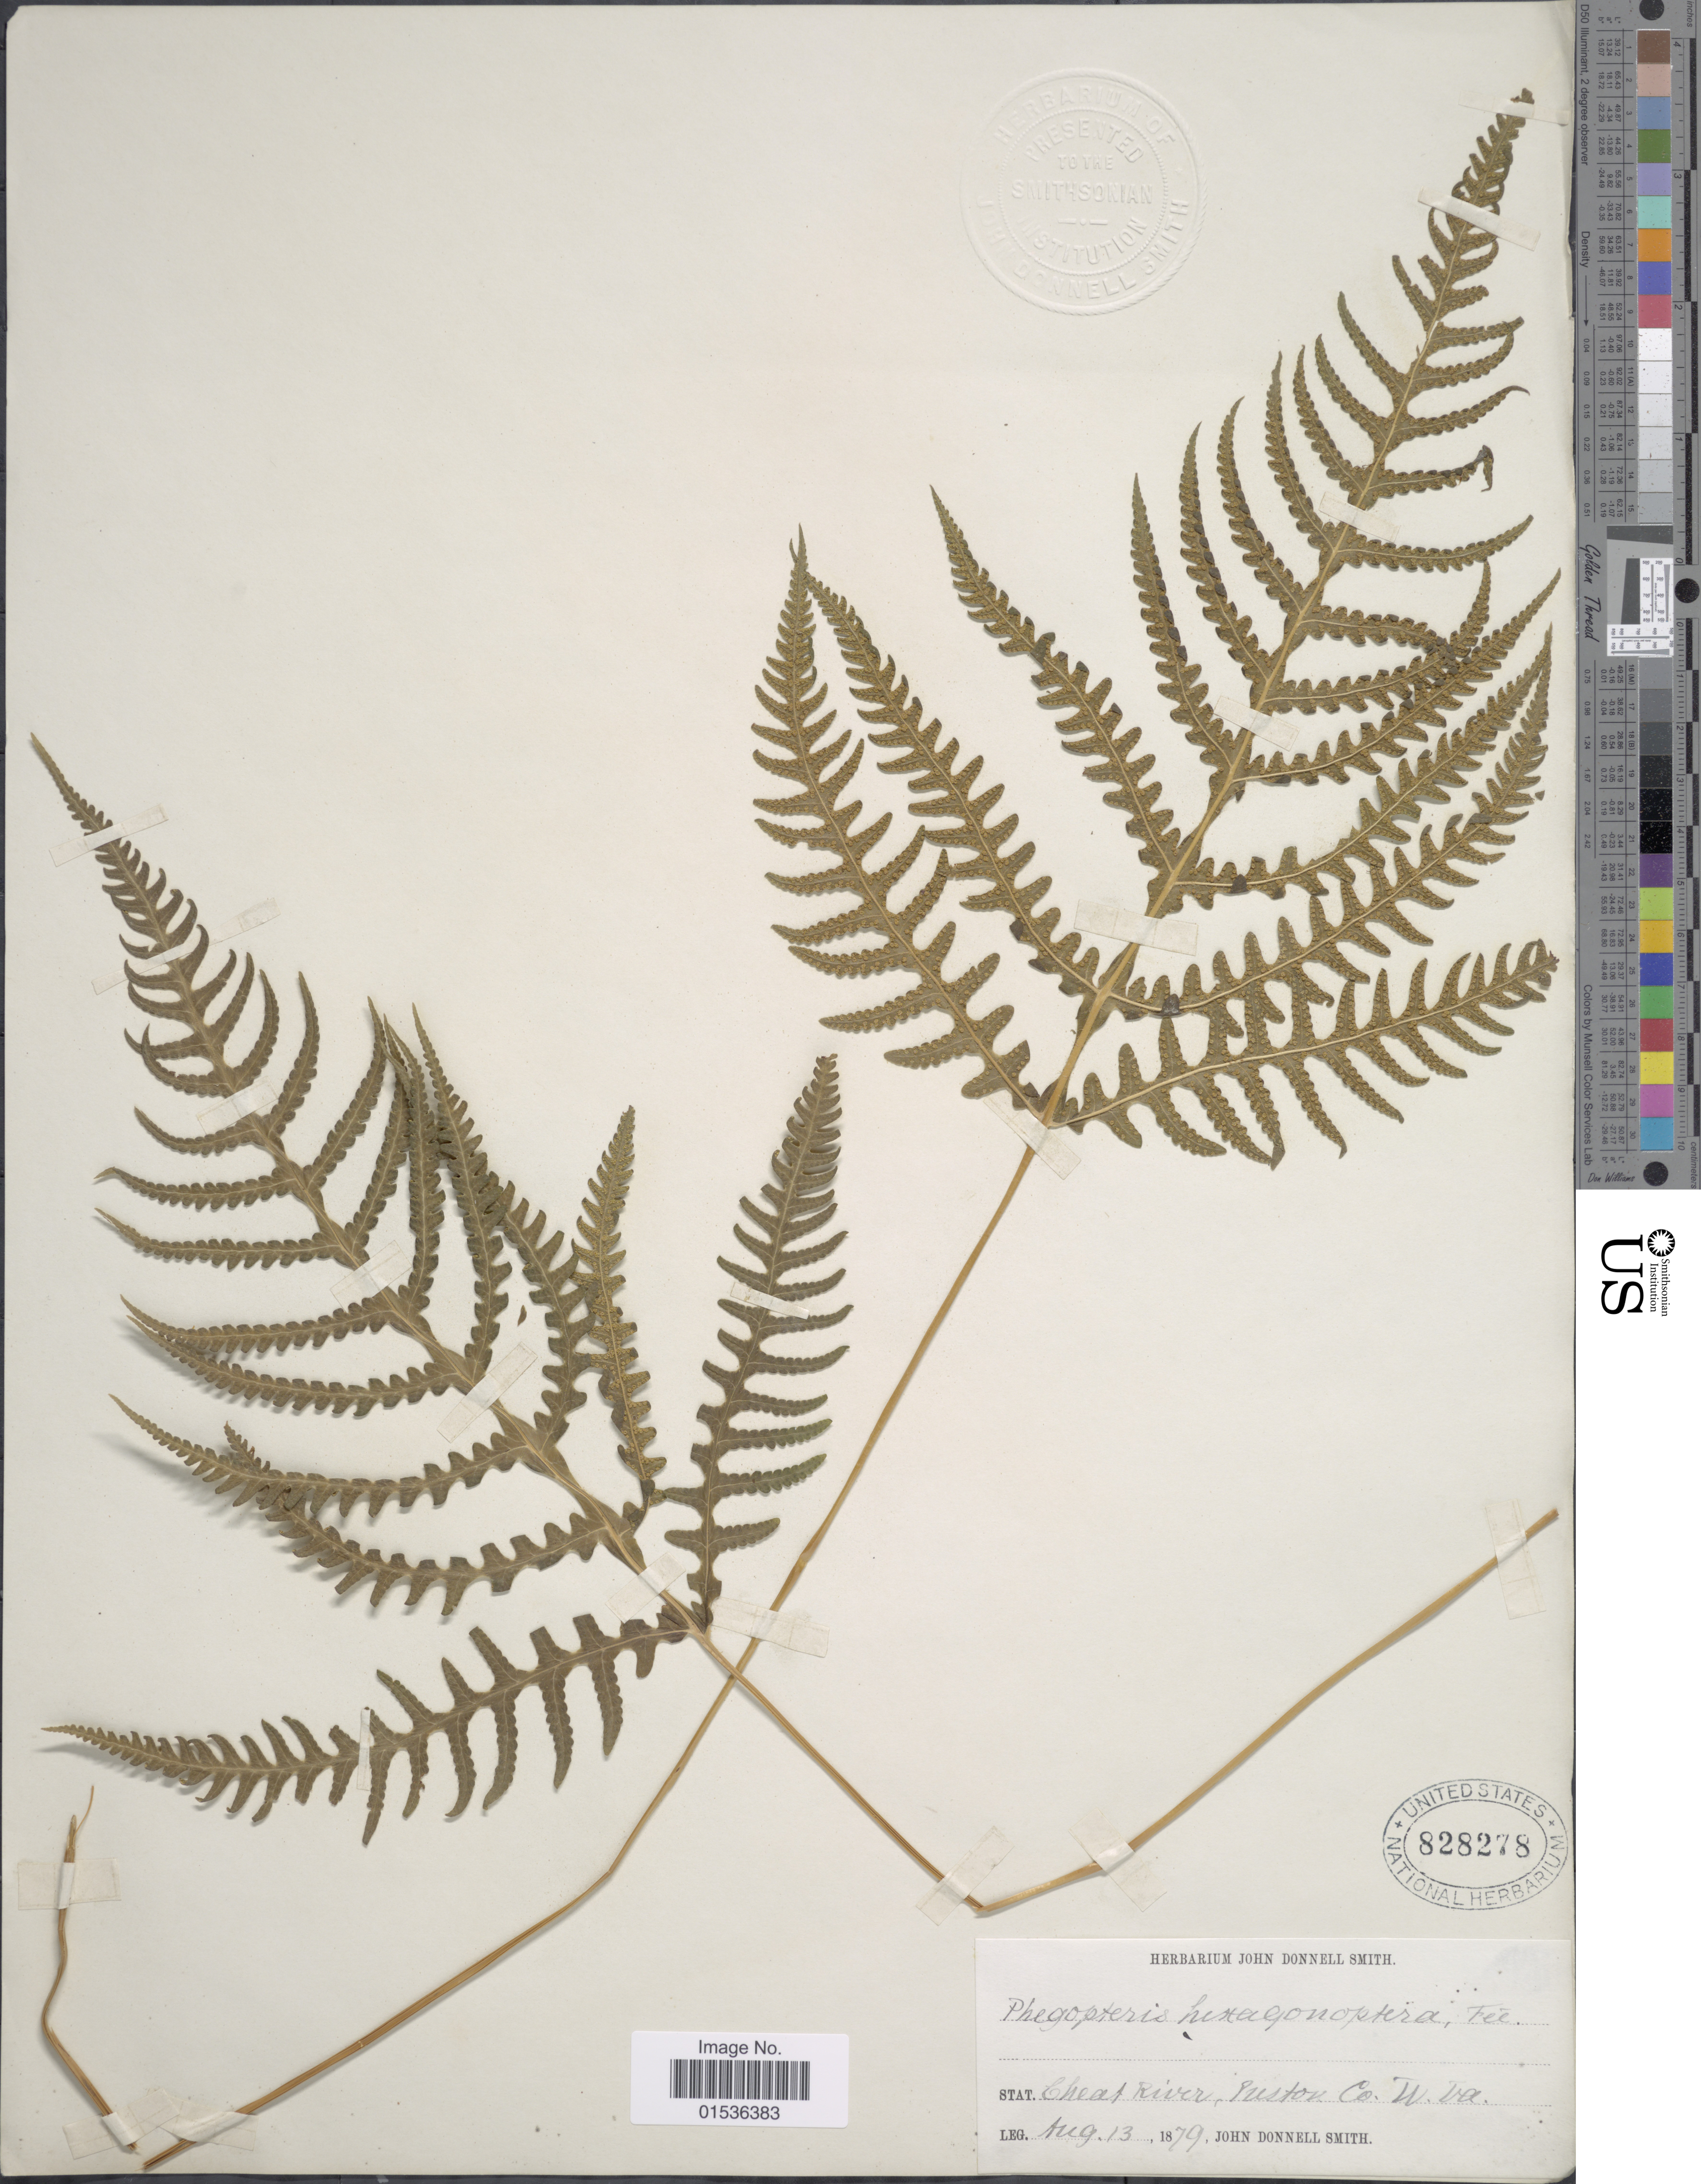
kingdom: Plantae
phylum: Tracheophyta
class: Polypodiopsida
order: Polypodiales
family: Thelypteridaceae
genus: Phegopteris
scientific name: Phegopteris hexagonoptera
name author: (Michx.) Fée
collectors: J. Donnell Smith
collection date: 1879-08-13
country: United States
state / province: West Virginia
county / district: Preston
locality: Cheat River, Preston Co. W. Va.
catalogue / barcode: US 828278